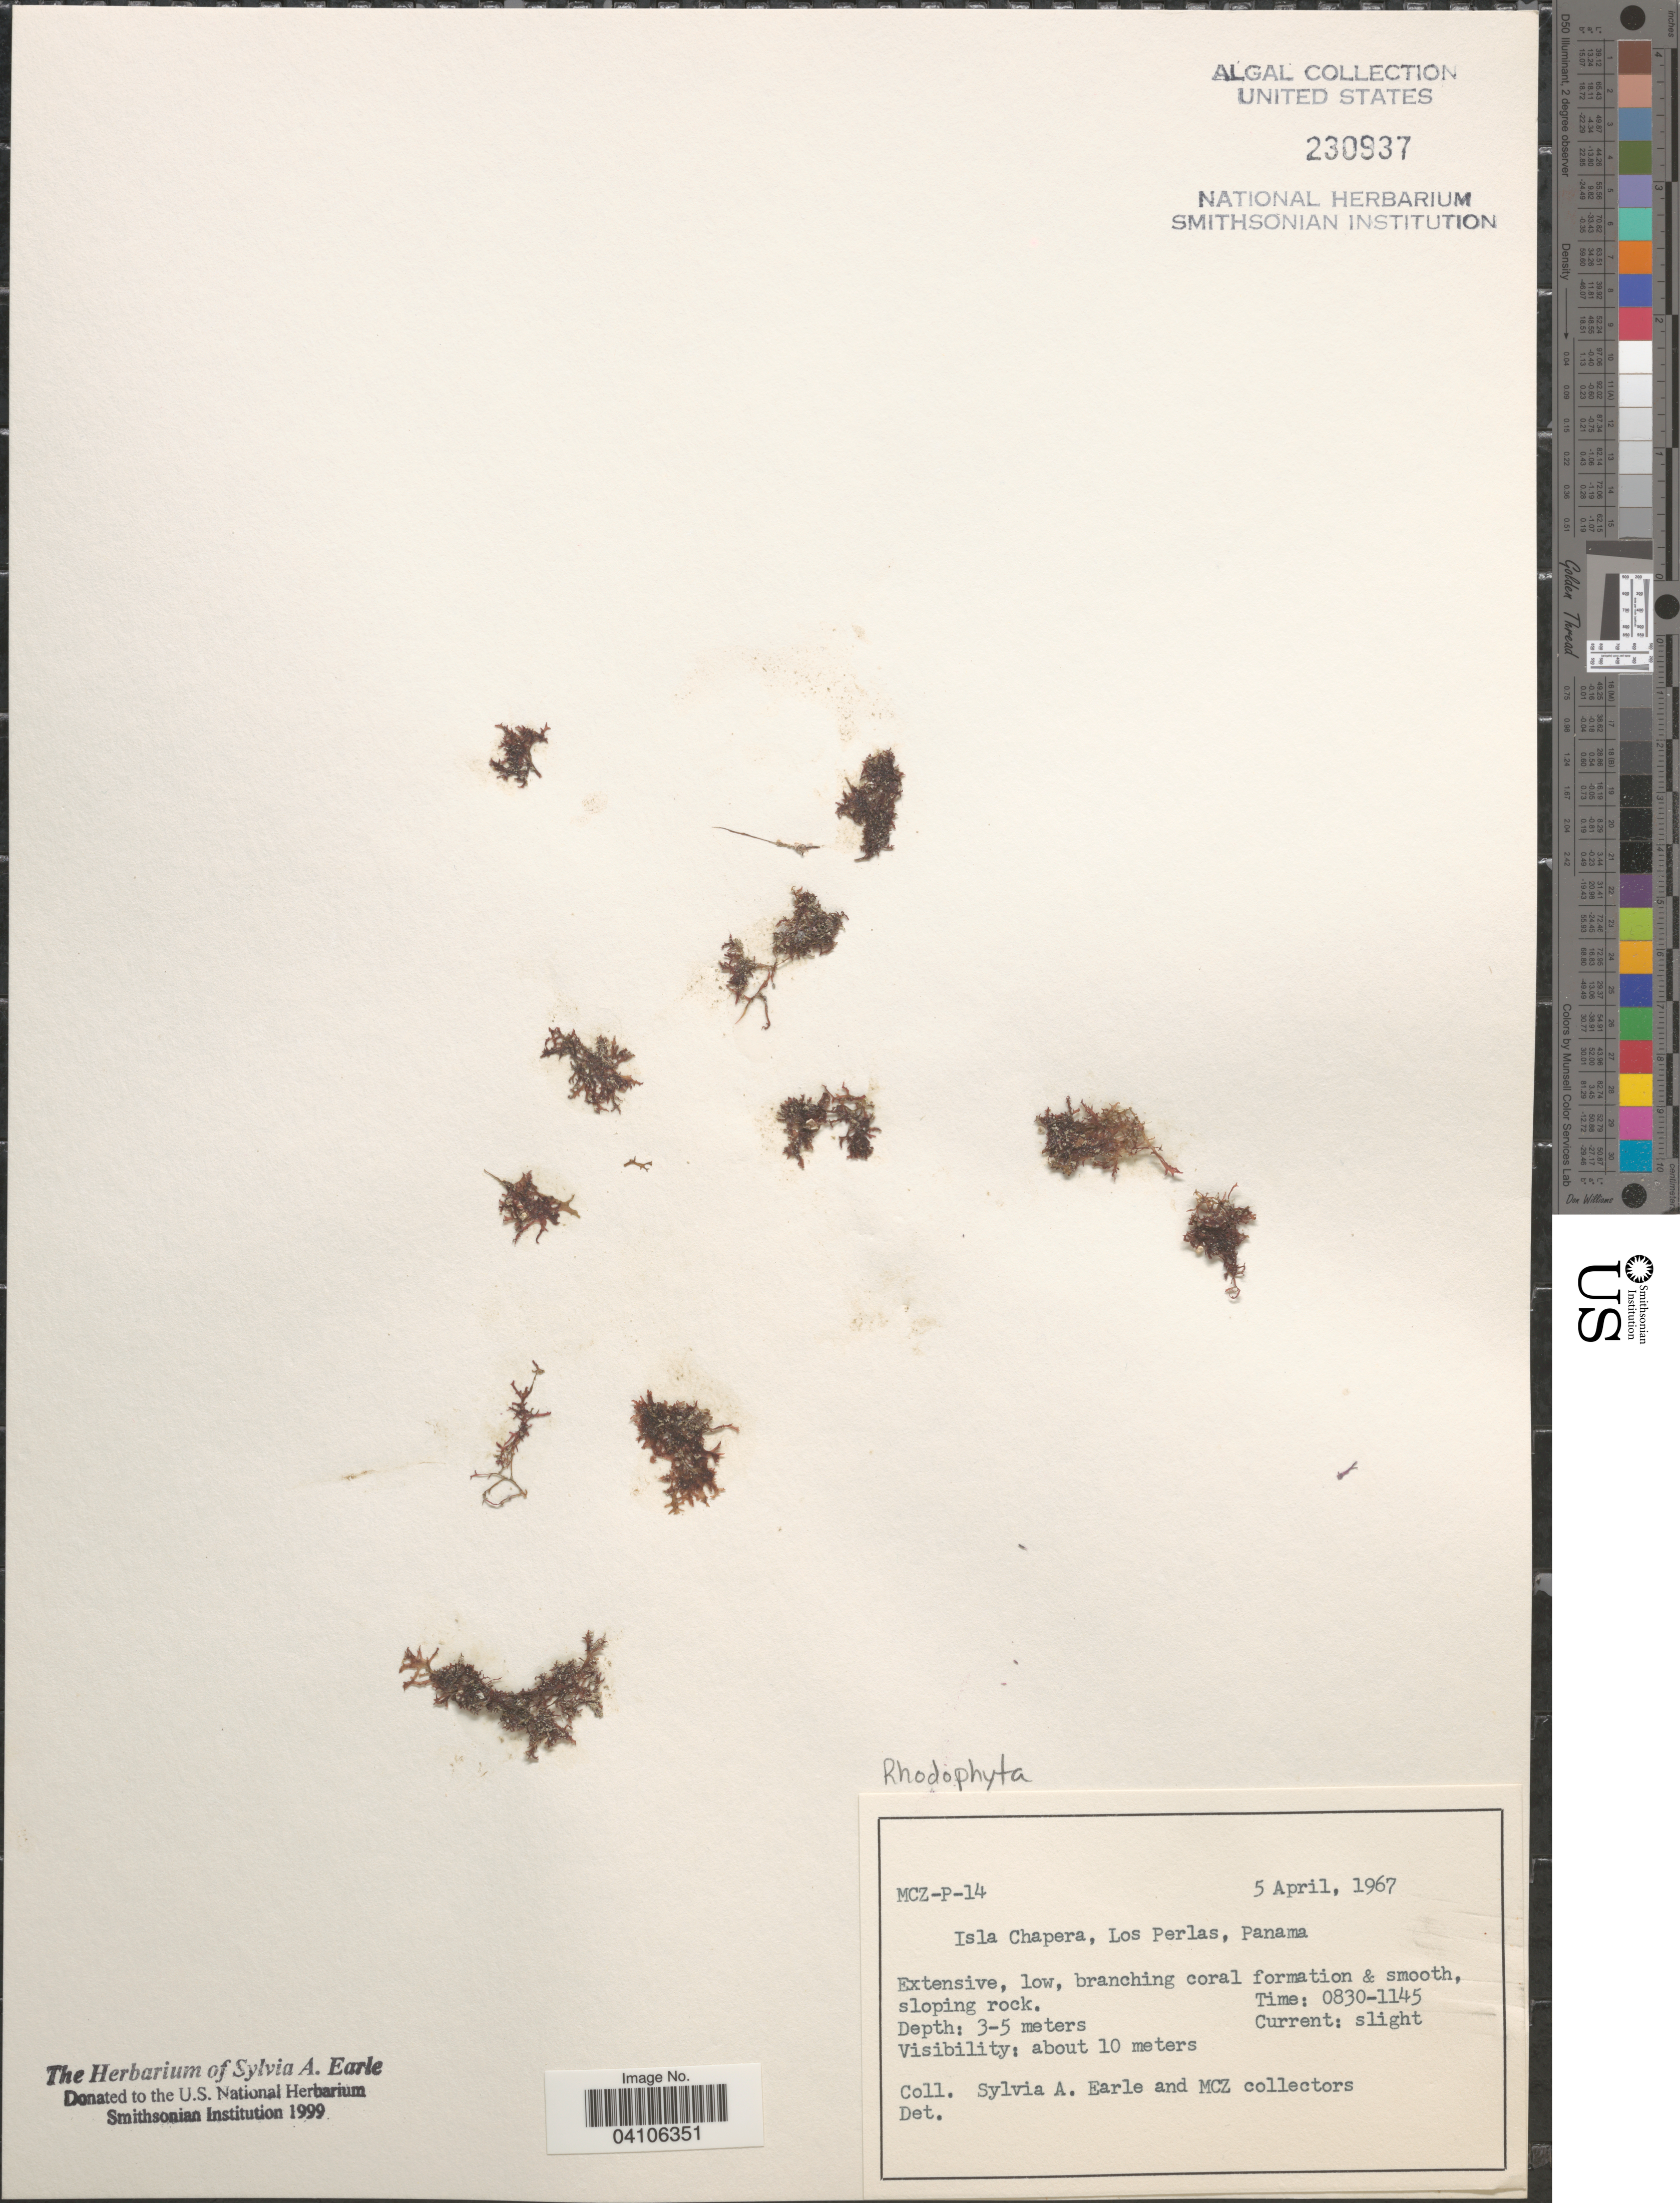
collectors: S. A. Earle & MCZ collectors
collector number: MCZ-P-14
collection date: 1967-04-05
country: Panama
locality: Isla Chapera, Los Perlas.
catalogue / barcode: US 230937